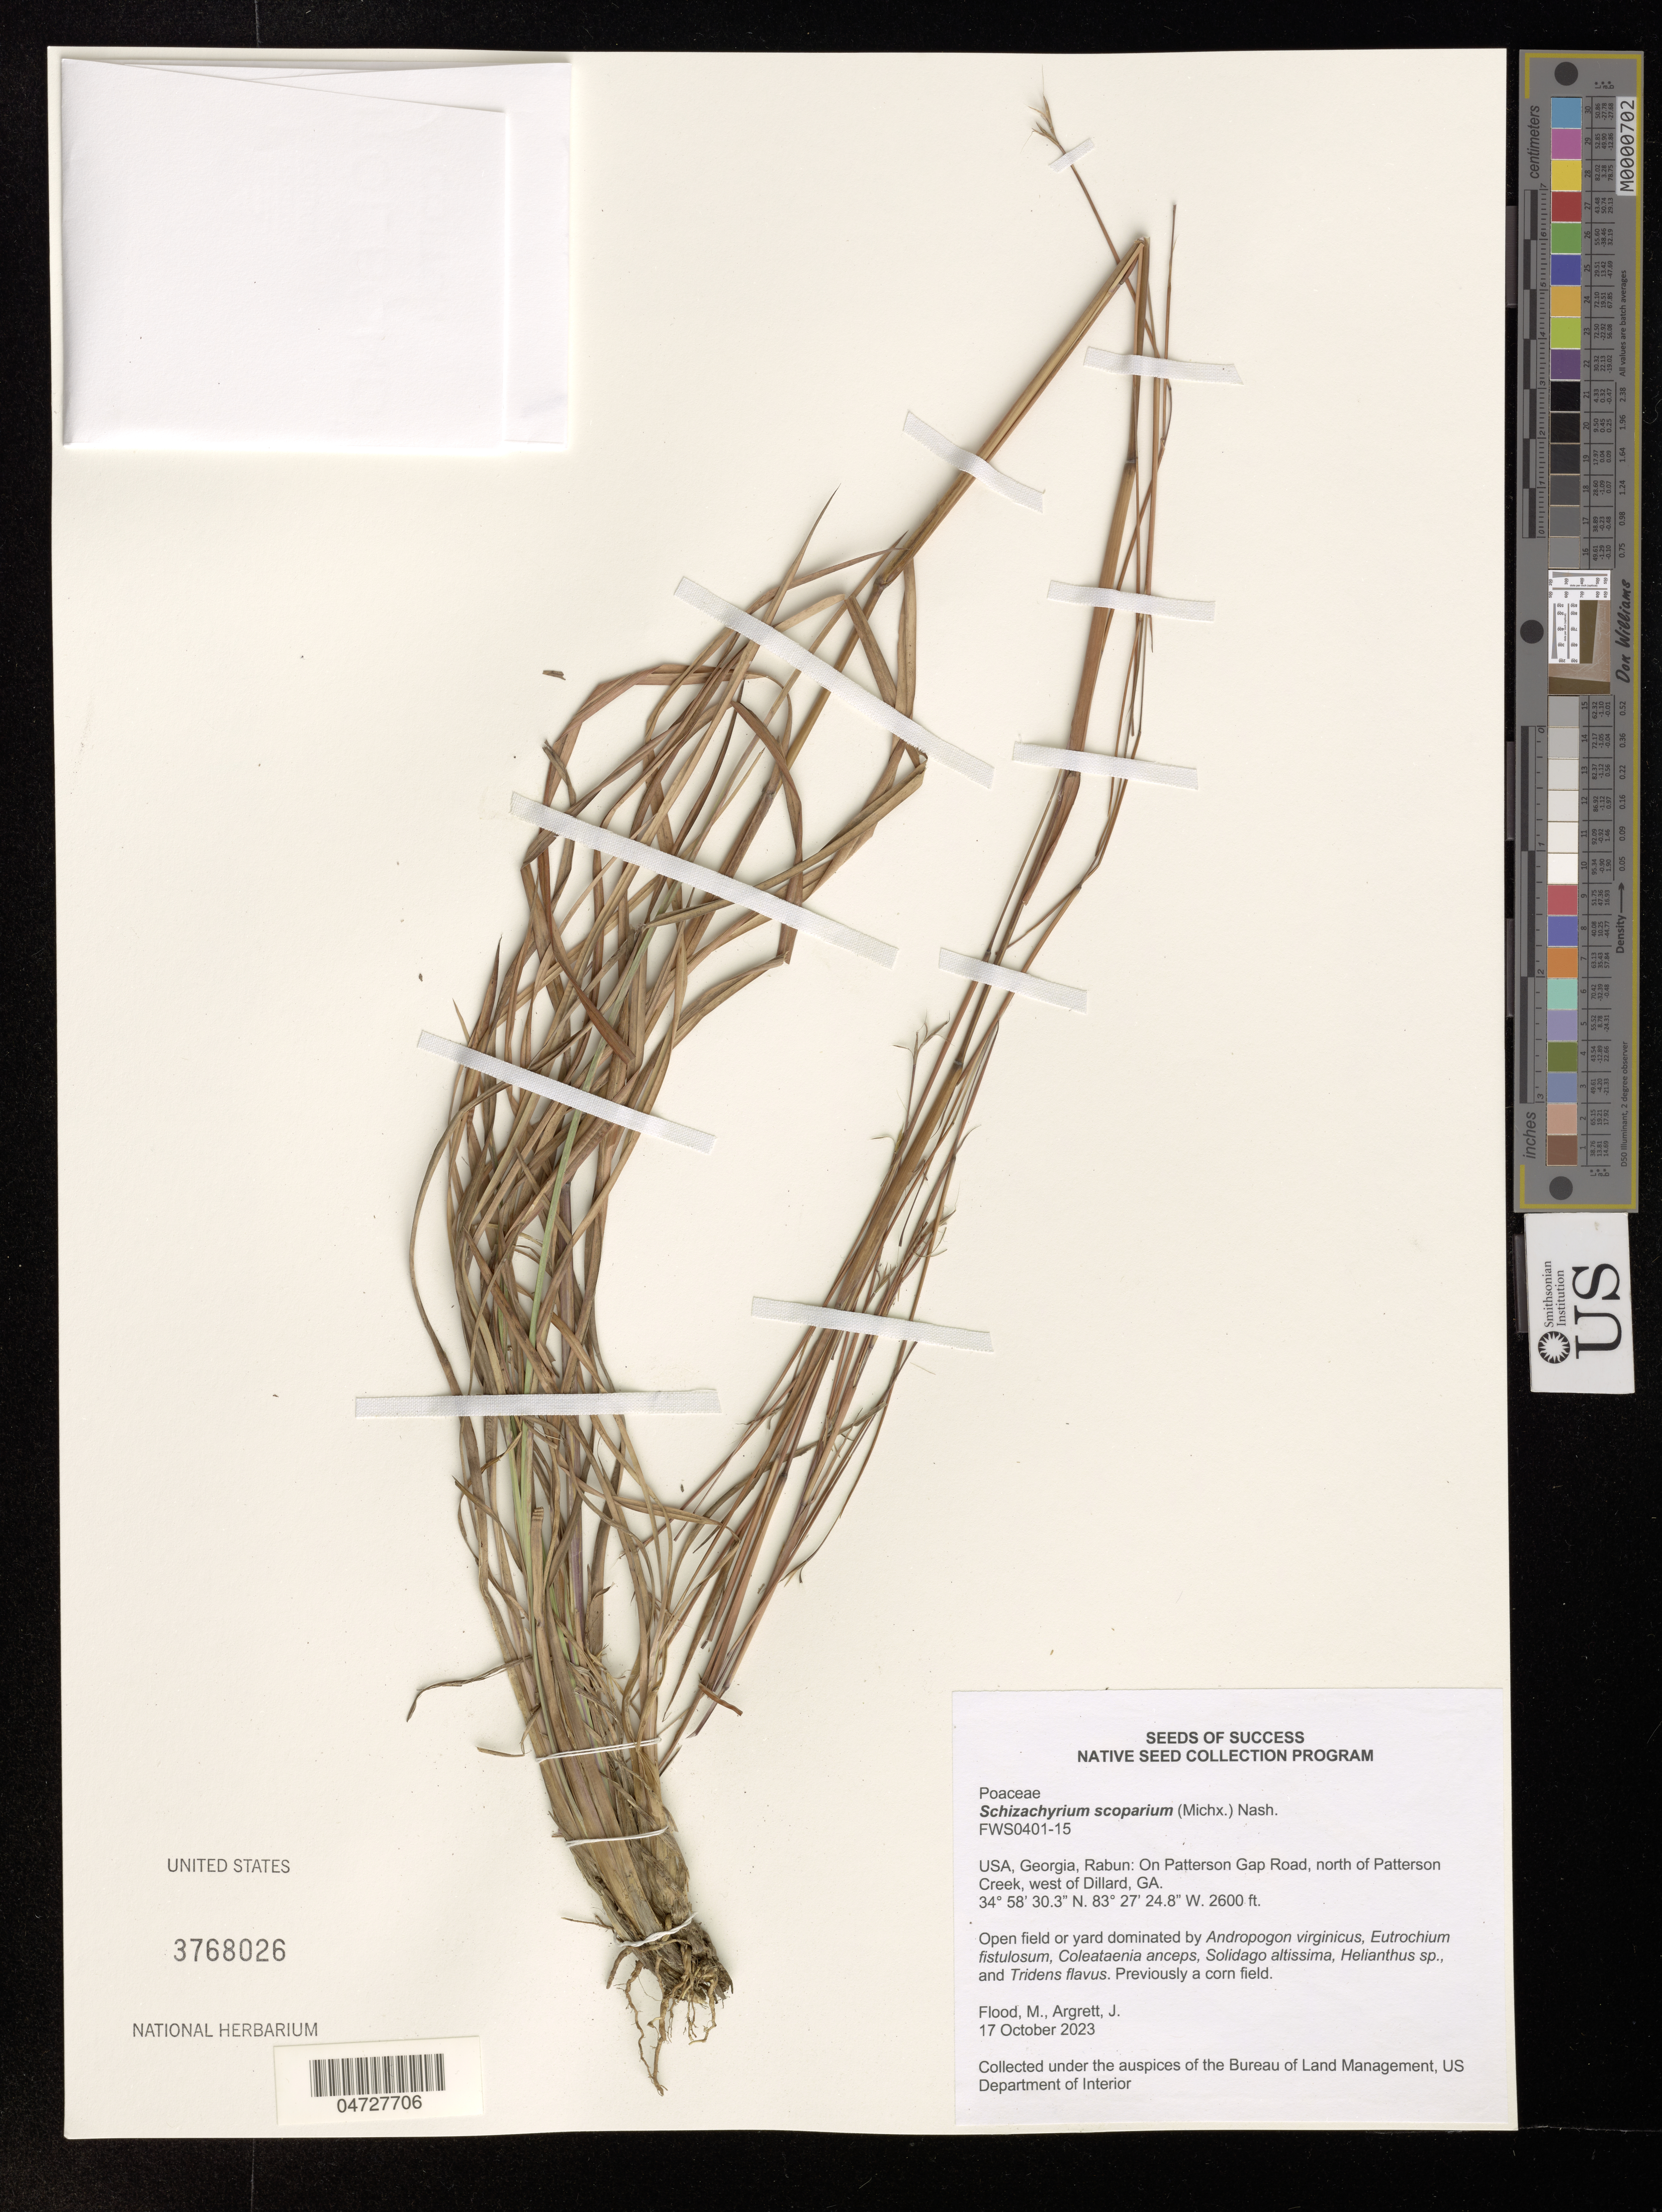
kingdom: Plantae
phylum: Tracheophyta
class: Liliopsida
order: Poales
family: Poaceae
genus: Schizachyrium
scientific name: Schizachyrium scoparium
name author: (Michx.) Nash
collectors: M. Flood & J. Argrett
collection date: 2023-10-17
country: United States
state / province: Georgia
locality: Rabun: On Patterson Gap Road, north of Patterson Creek, west of Dillard, GA.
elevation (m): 792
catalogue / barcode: US 3768026